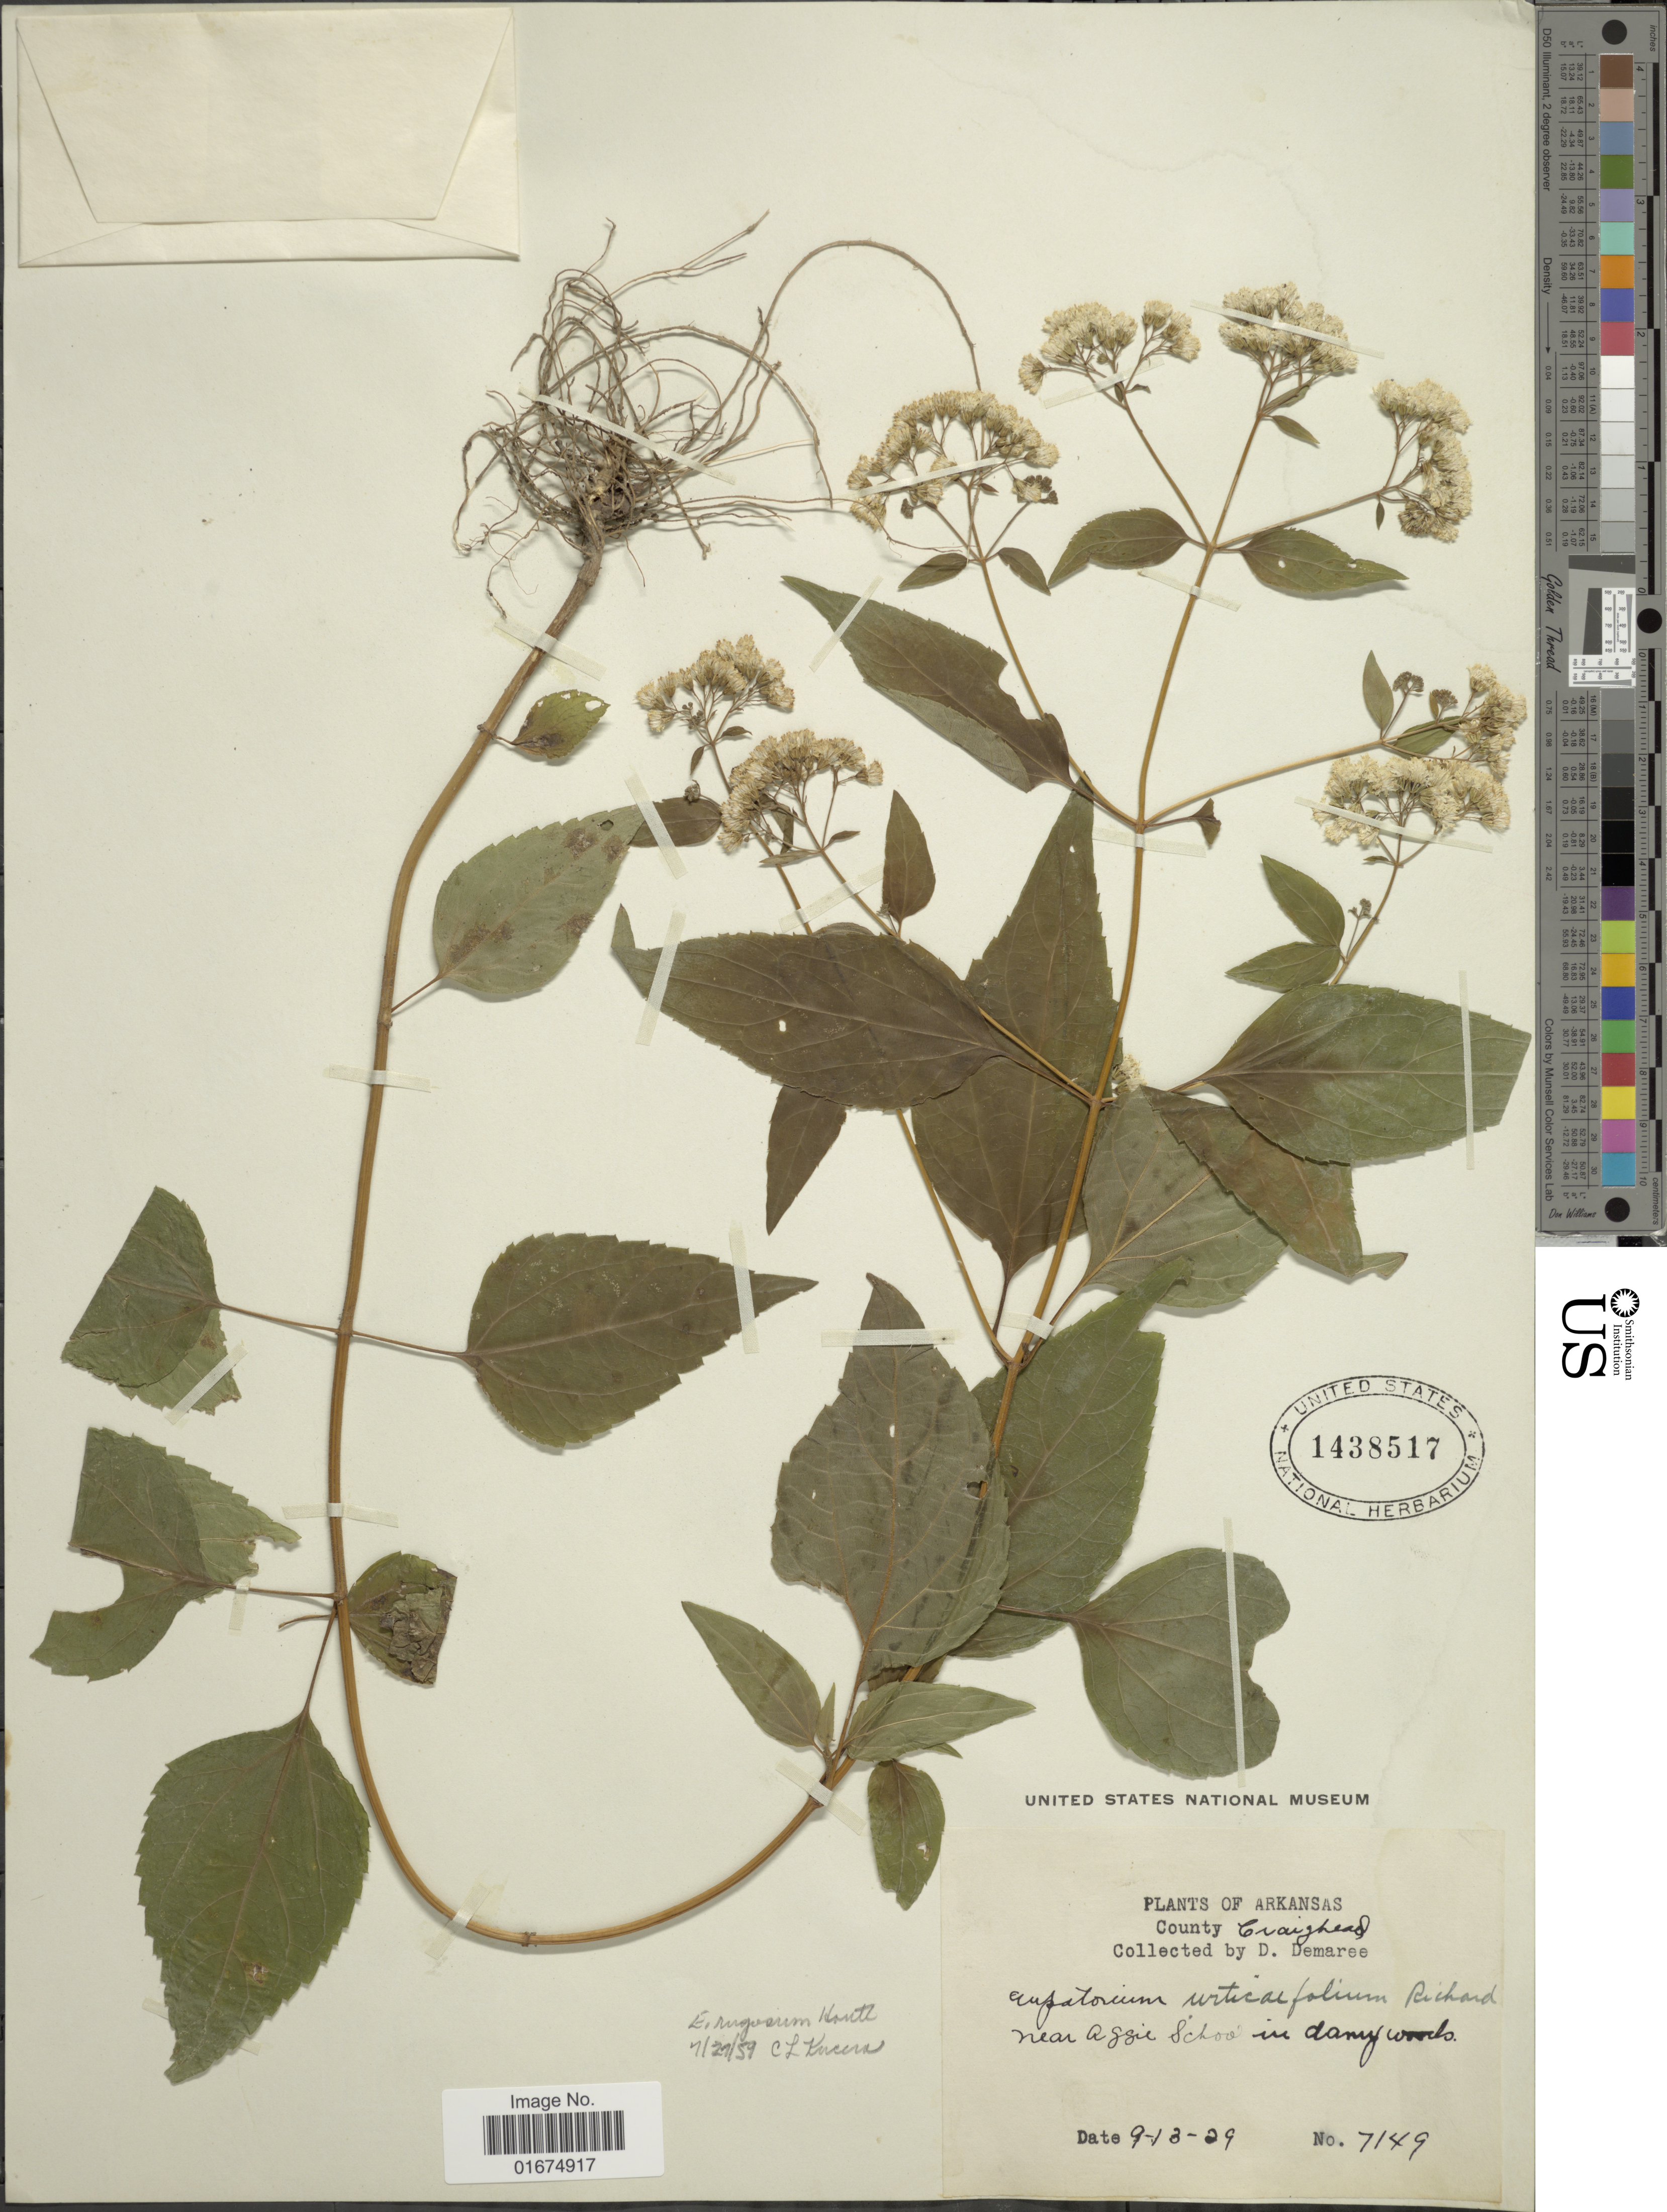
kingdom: Plantae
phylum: Tracheophyta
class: Magnoliopsida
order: Asterales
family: Asteraceae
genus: Ageratina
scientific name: Ageratina altissima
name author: (L.) R.M. King & H. Rob.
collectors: D. Demaree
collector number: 7149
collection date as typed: Transcribed d/m/y: 13/9/29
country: United States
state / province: Arkansas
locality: Near Aggie Schoo in damp woods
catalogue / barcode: US 1438517